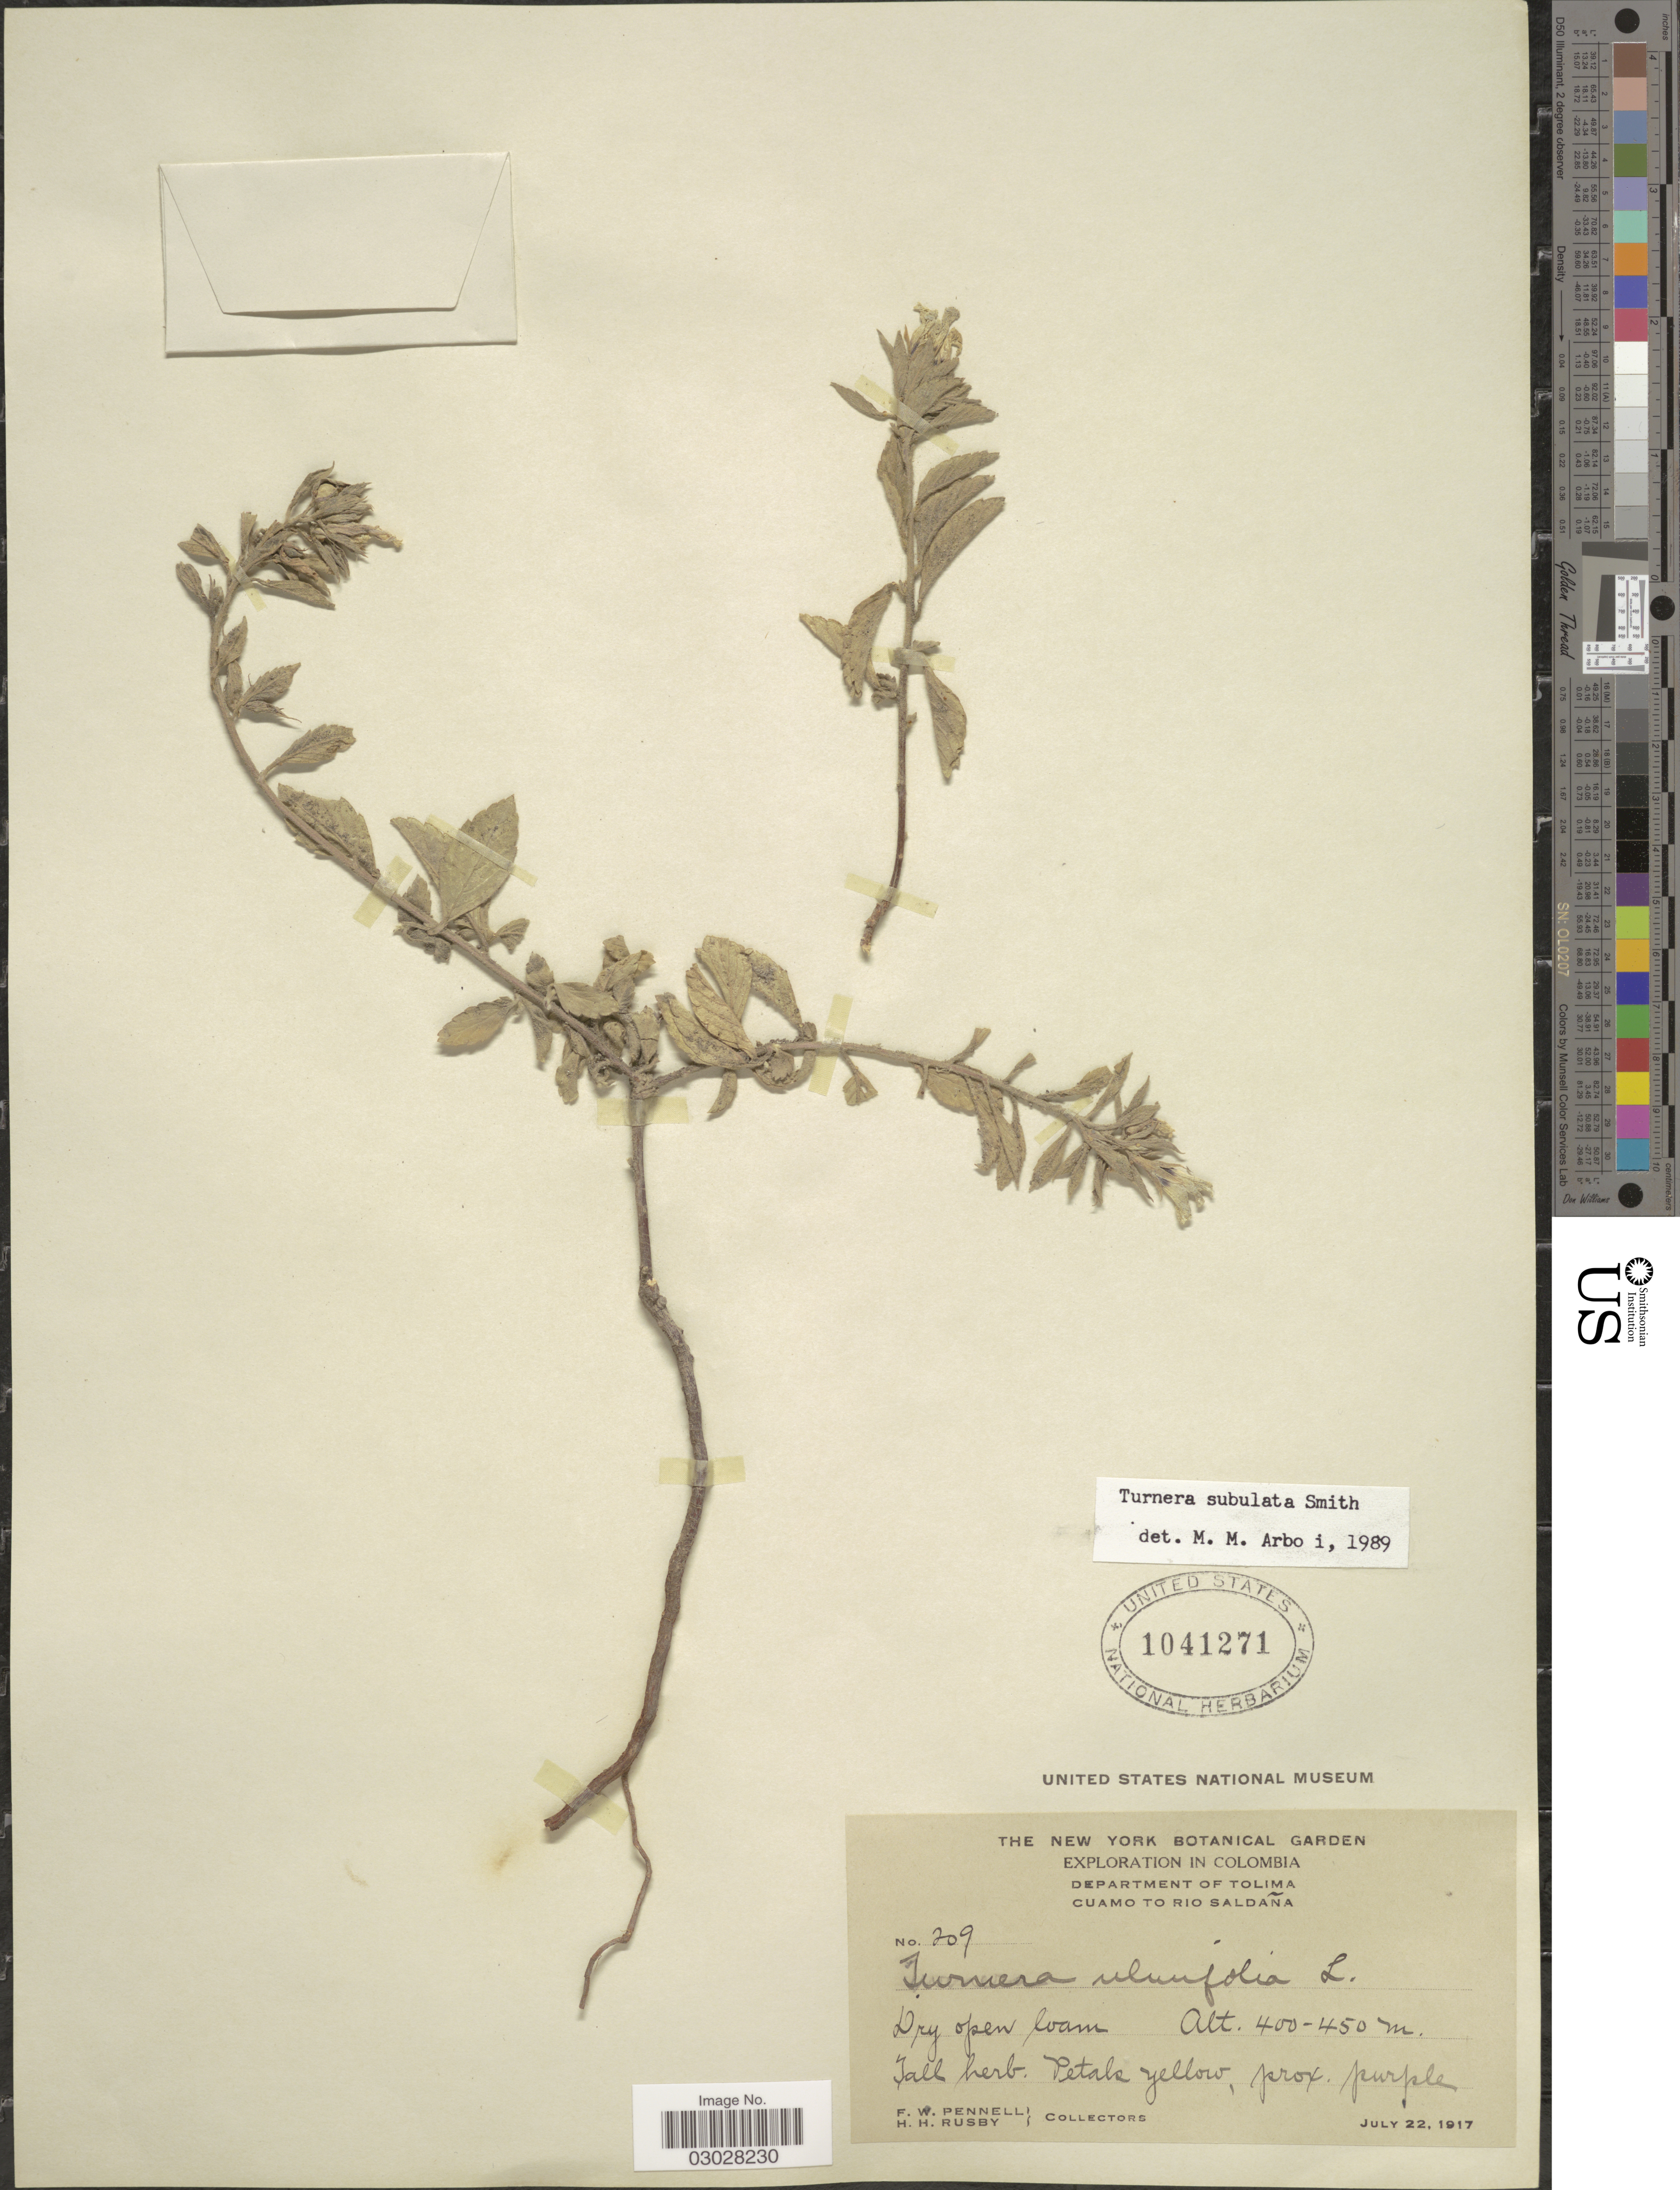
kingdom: Plantae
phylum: Tracheophyta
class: Magnoliopsida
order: Malpighiales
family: Turneraceae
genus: Turnera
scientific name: Turnera subulata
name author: Sm.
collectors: F. W. Pennell & H. H. Rusby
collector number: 209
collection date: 1917-07-22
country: Colombia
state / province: Tolima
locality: Department of Tolima. Cuamo to Rio Saldaña.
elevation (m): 400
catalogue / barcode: US 1041271